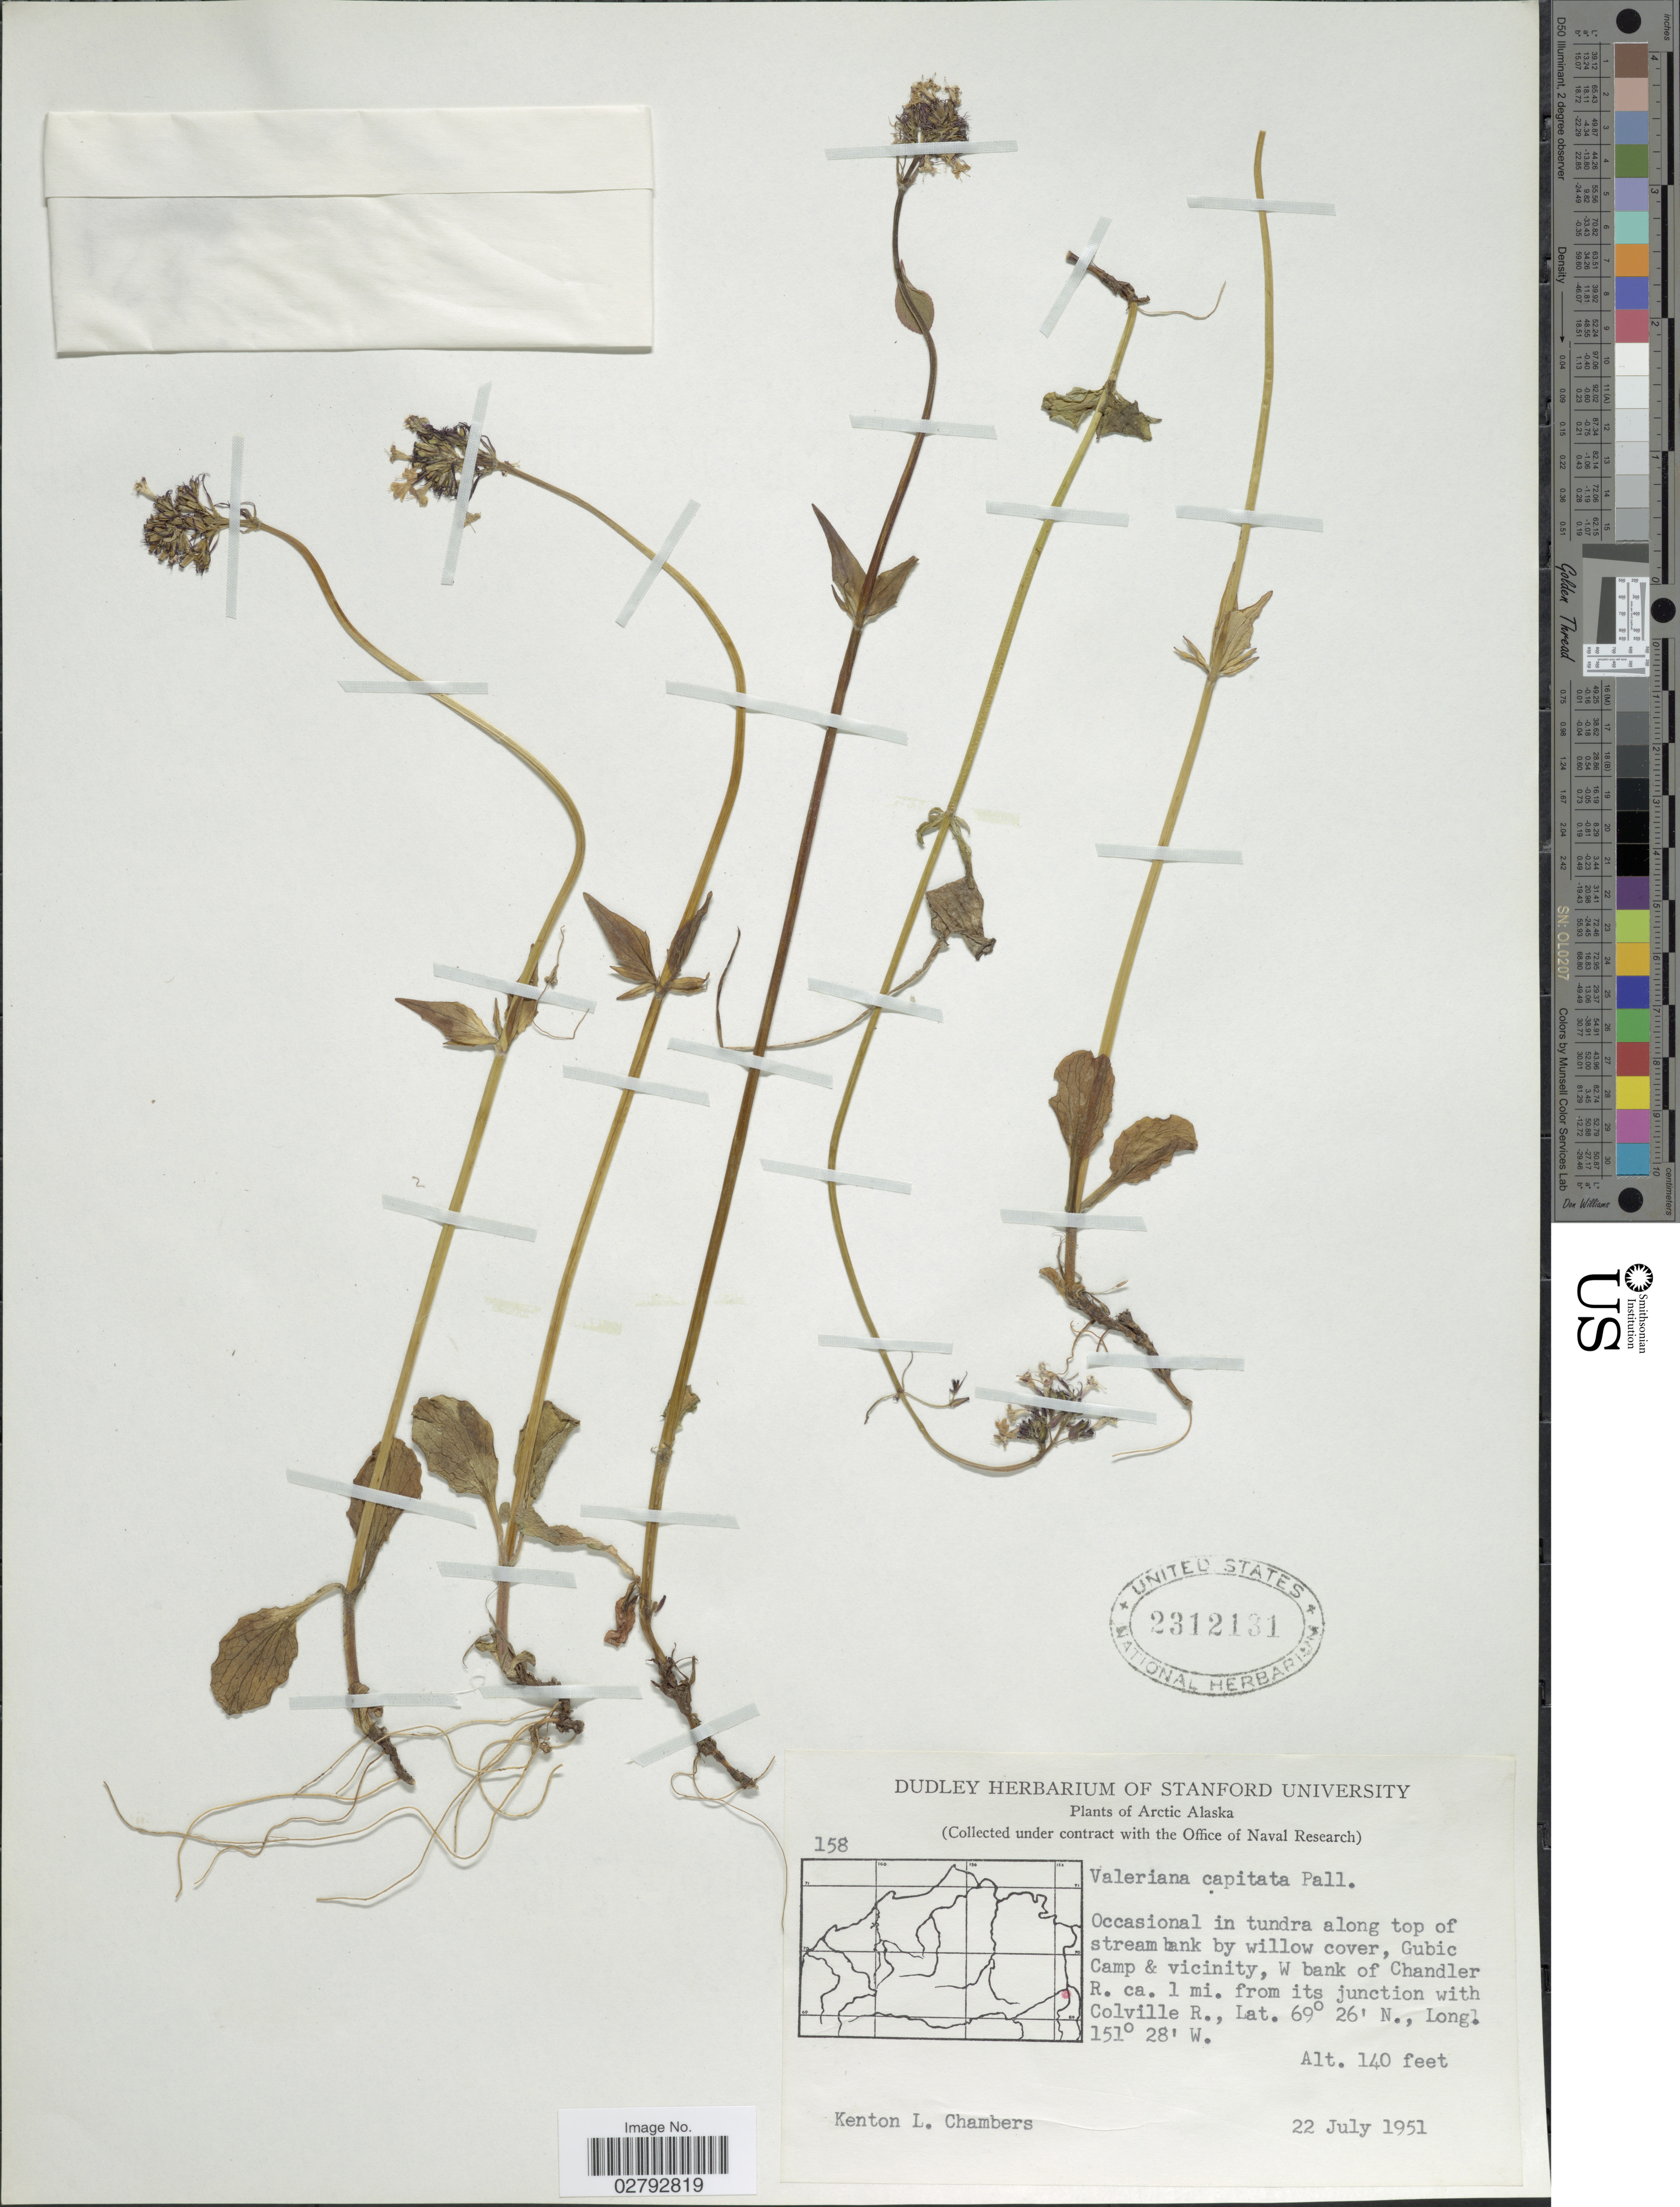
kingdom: Plantae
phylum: Tracheophyta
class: Magnoliopsida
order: Dipsacales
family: Caprifoliaceae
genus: Valeriana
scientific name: Valeriana capitata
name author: Link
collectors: K. L. Chambers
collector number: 158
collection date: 1951-07-22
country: United States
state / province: Alaska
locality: Arctic Alaska. Gubic Camp & vicinity, W bank of Chandler R. ca. 1 mi. from its junction with Colville R.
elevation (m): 43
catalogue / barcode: US 2312131